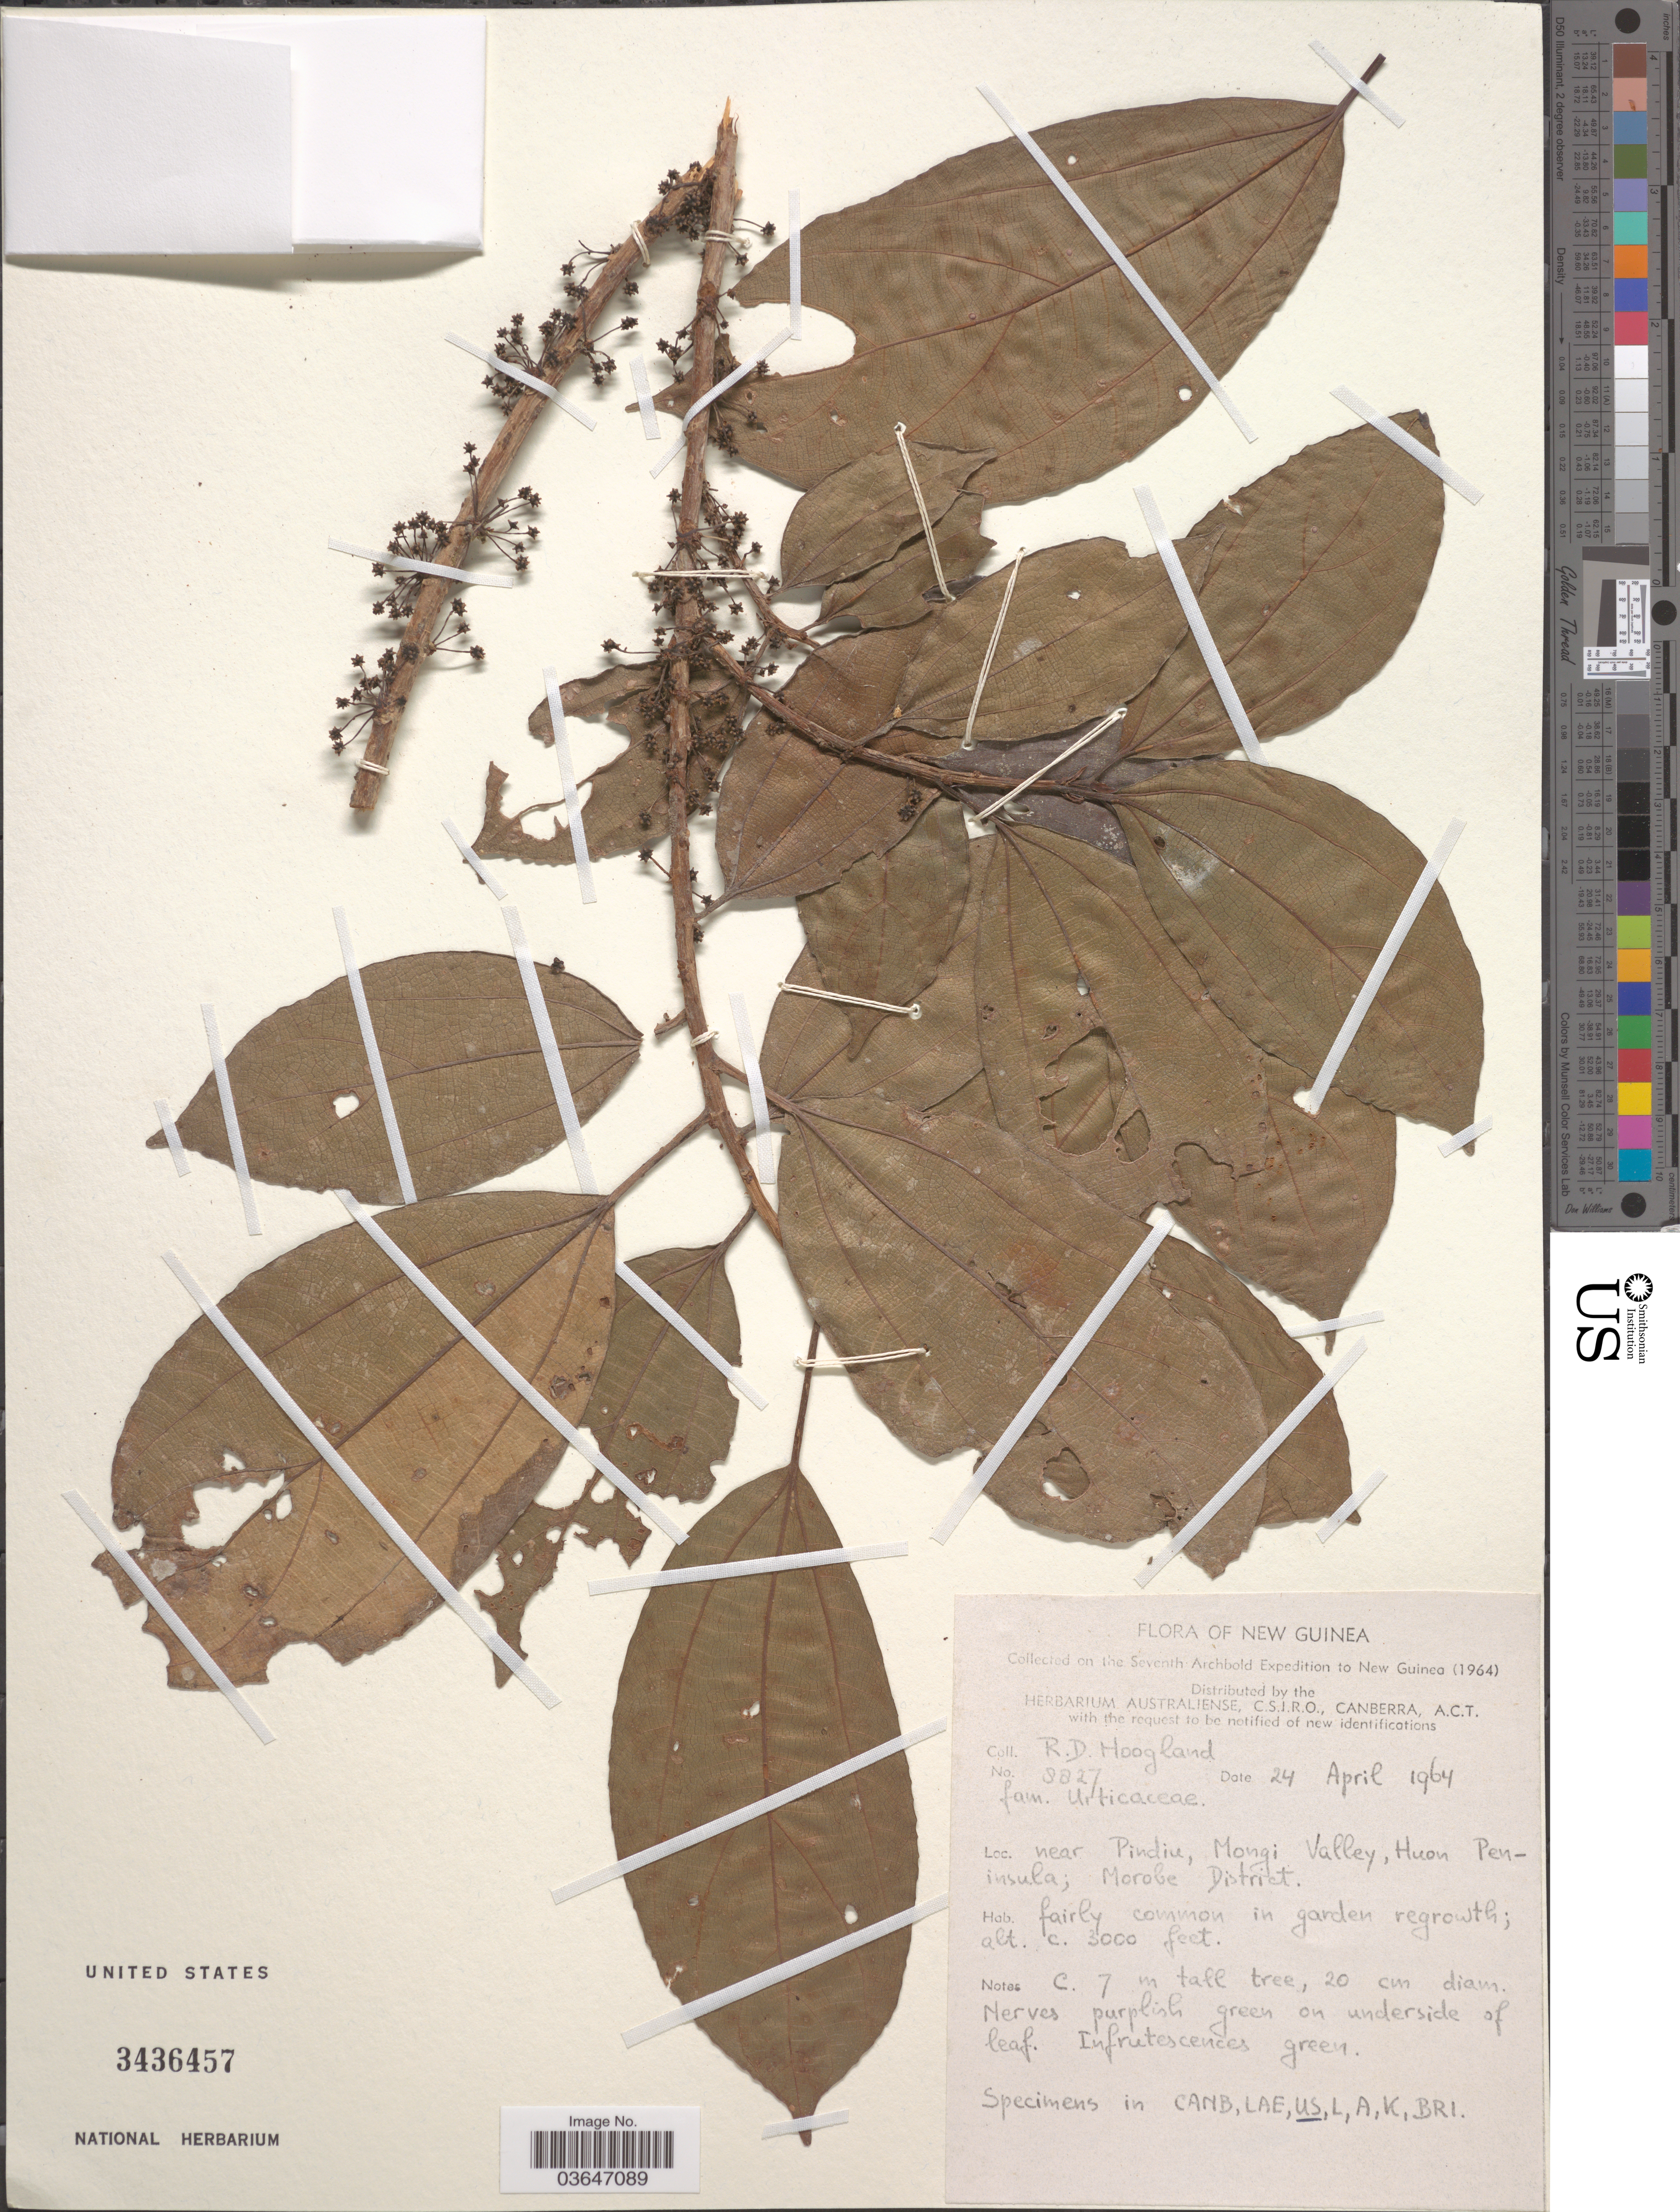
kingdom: Plantae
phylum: Tracheophyta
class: Magnoliopsida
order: Proteales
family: Proteaceae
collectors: R. D. Hoogland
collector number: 8827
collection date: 1964-04-24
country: Papua New Guinea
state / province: Morobe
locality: New Guinea. Near Pindiu, Mongi Valley, Huon Peninsula; Morobe District.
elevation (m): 914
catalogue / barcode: US 3436457